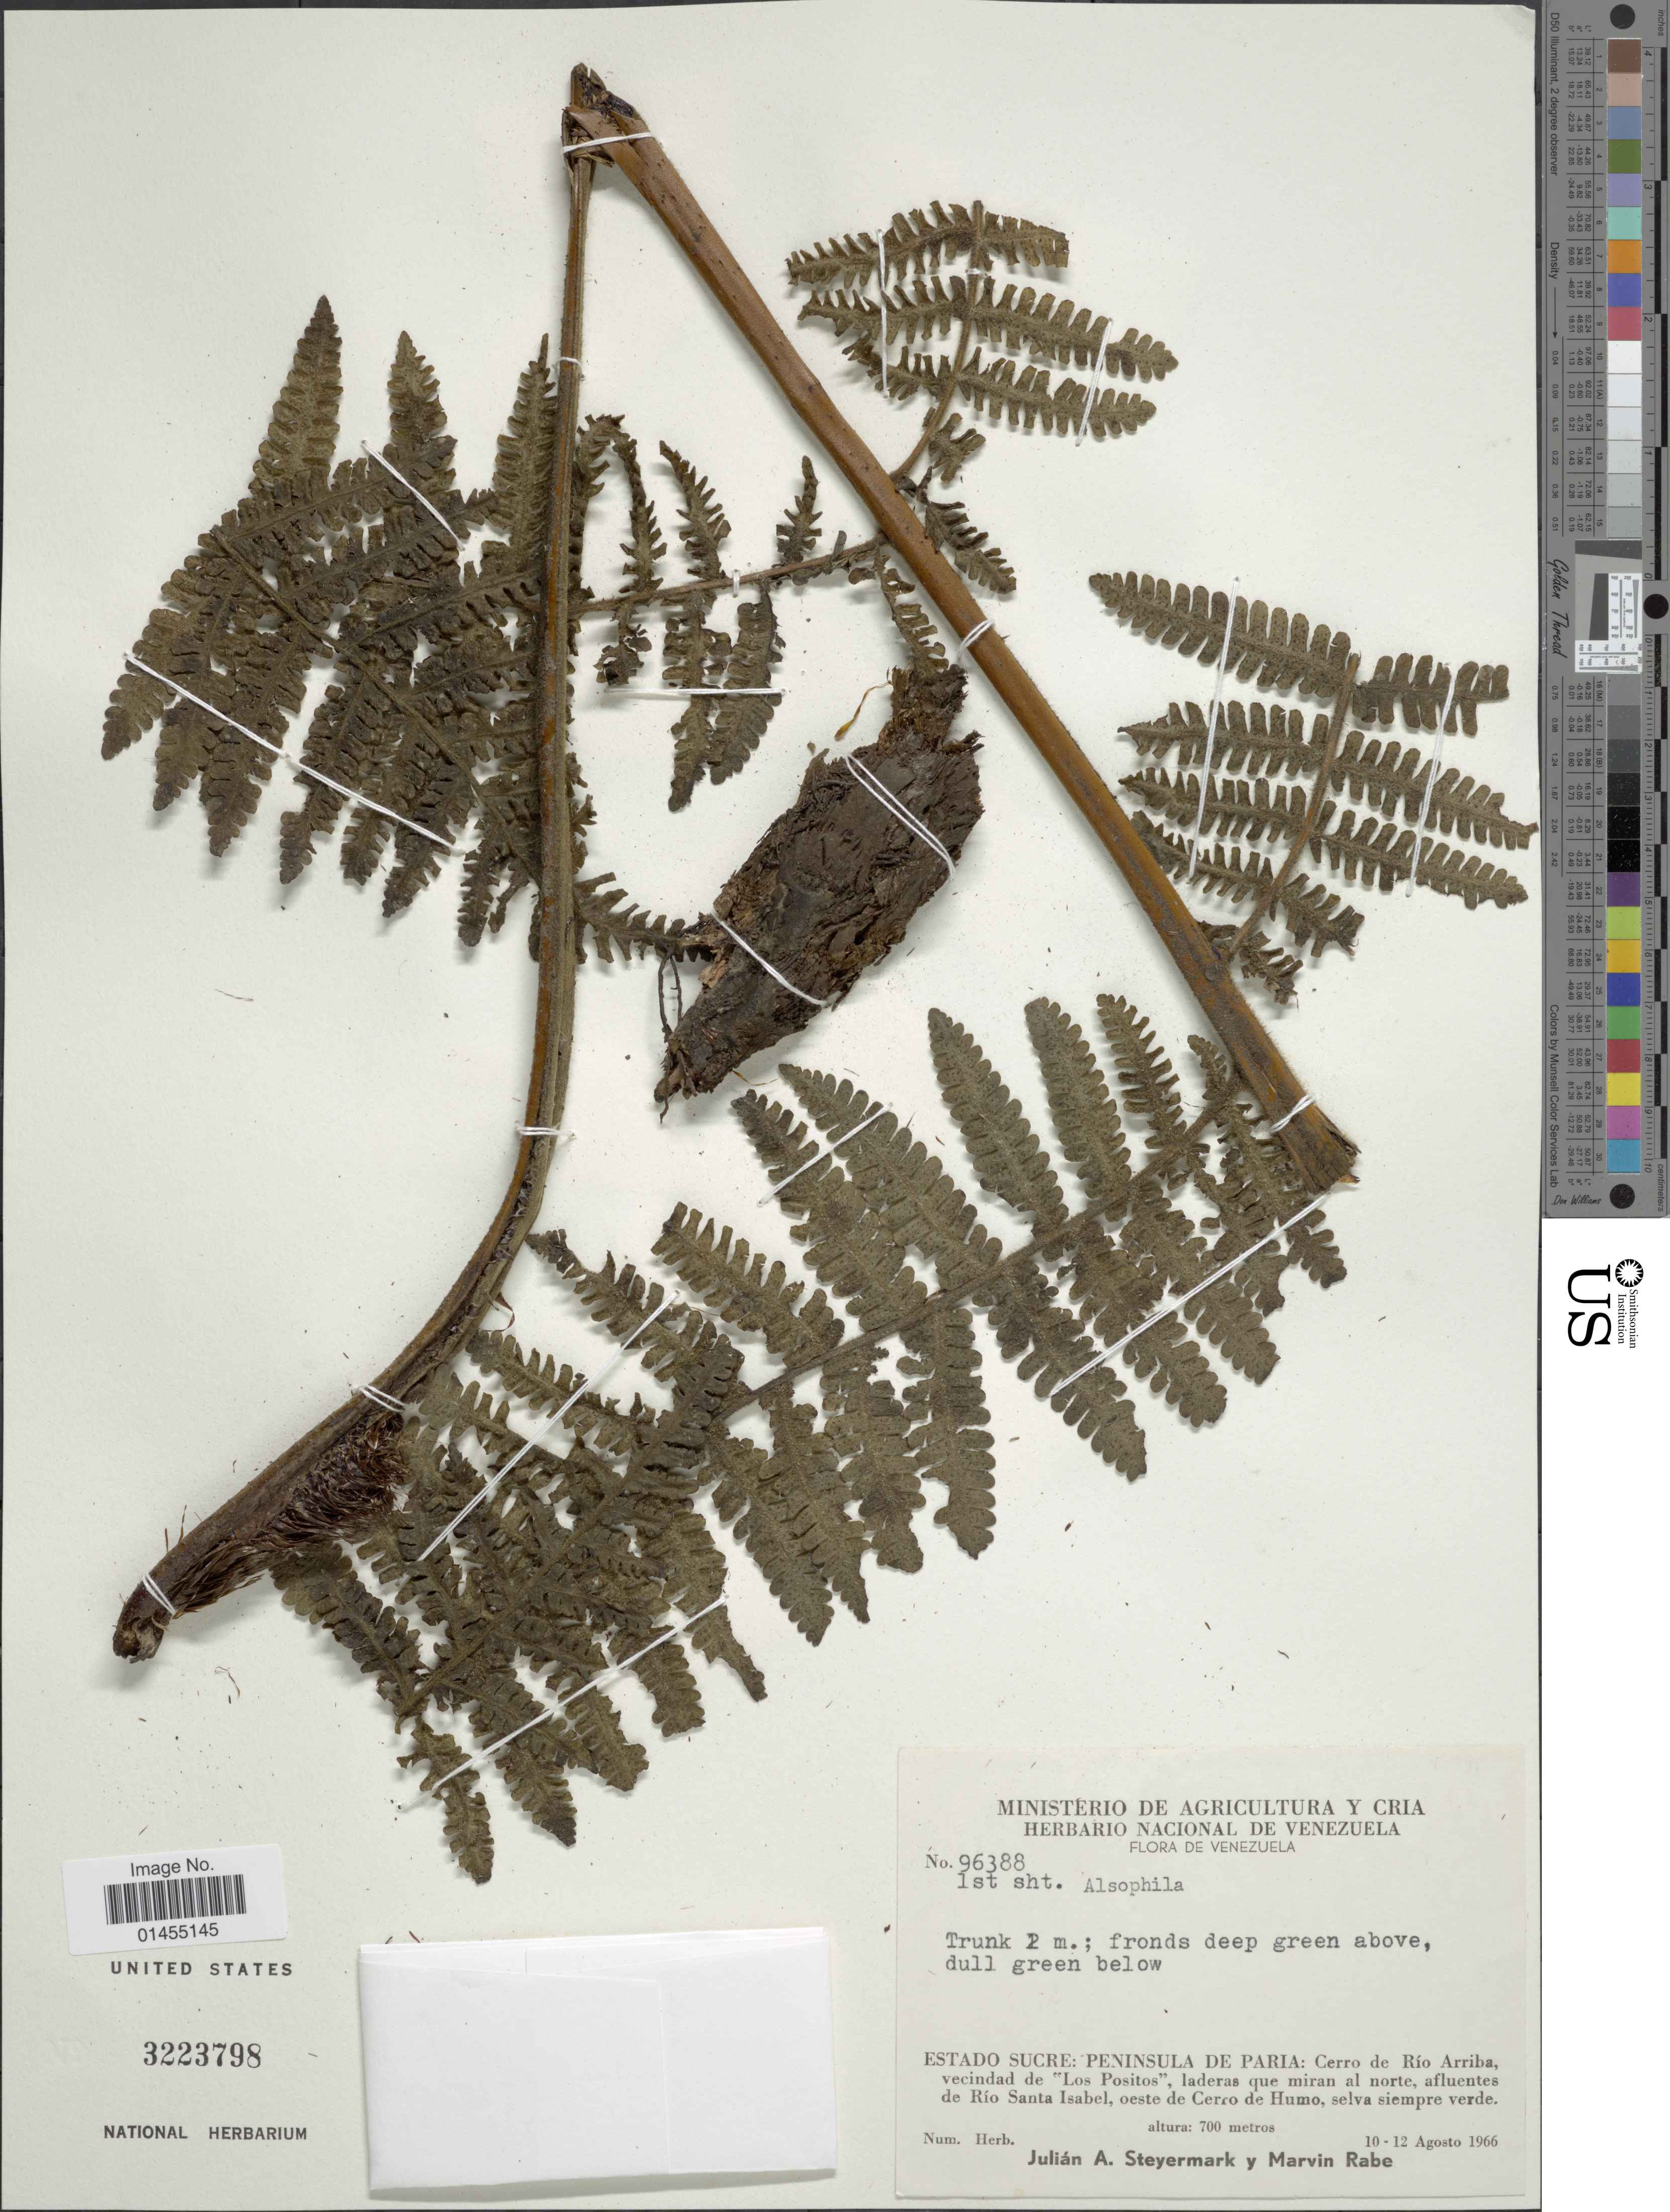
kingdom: Plantae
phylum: Tracheophyta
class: Polypodiopsida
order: Cyatheales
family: Cyatheaceae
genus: Alsophila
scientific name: Alsophila sp.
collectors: J. Steyermark & M. Rabe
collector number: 96388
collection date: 1966-08-10/1966-08-12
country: Venezuela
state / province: Sucre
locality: Flora de Venezuela, estado Sucre: Peninsula de Paria: Cerro de Rio Arriba, vecindad de "Los Postitos", laderas que miran al norte, afluentes de Rio Santa Isabel, oeste de Cerro de Humo, selva siempre verde.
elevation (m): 700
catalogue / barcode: US 3223798